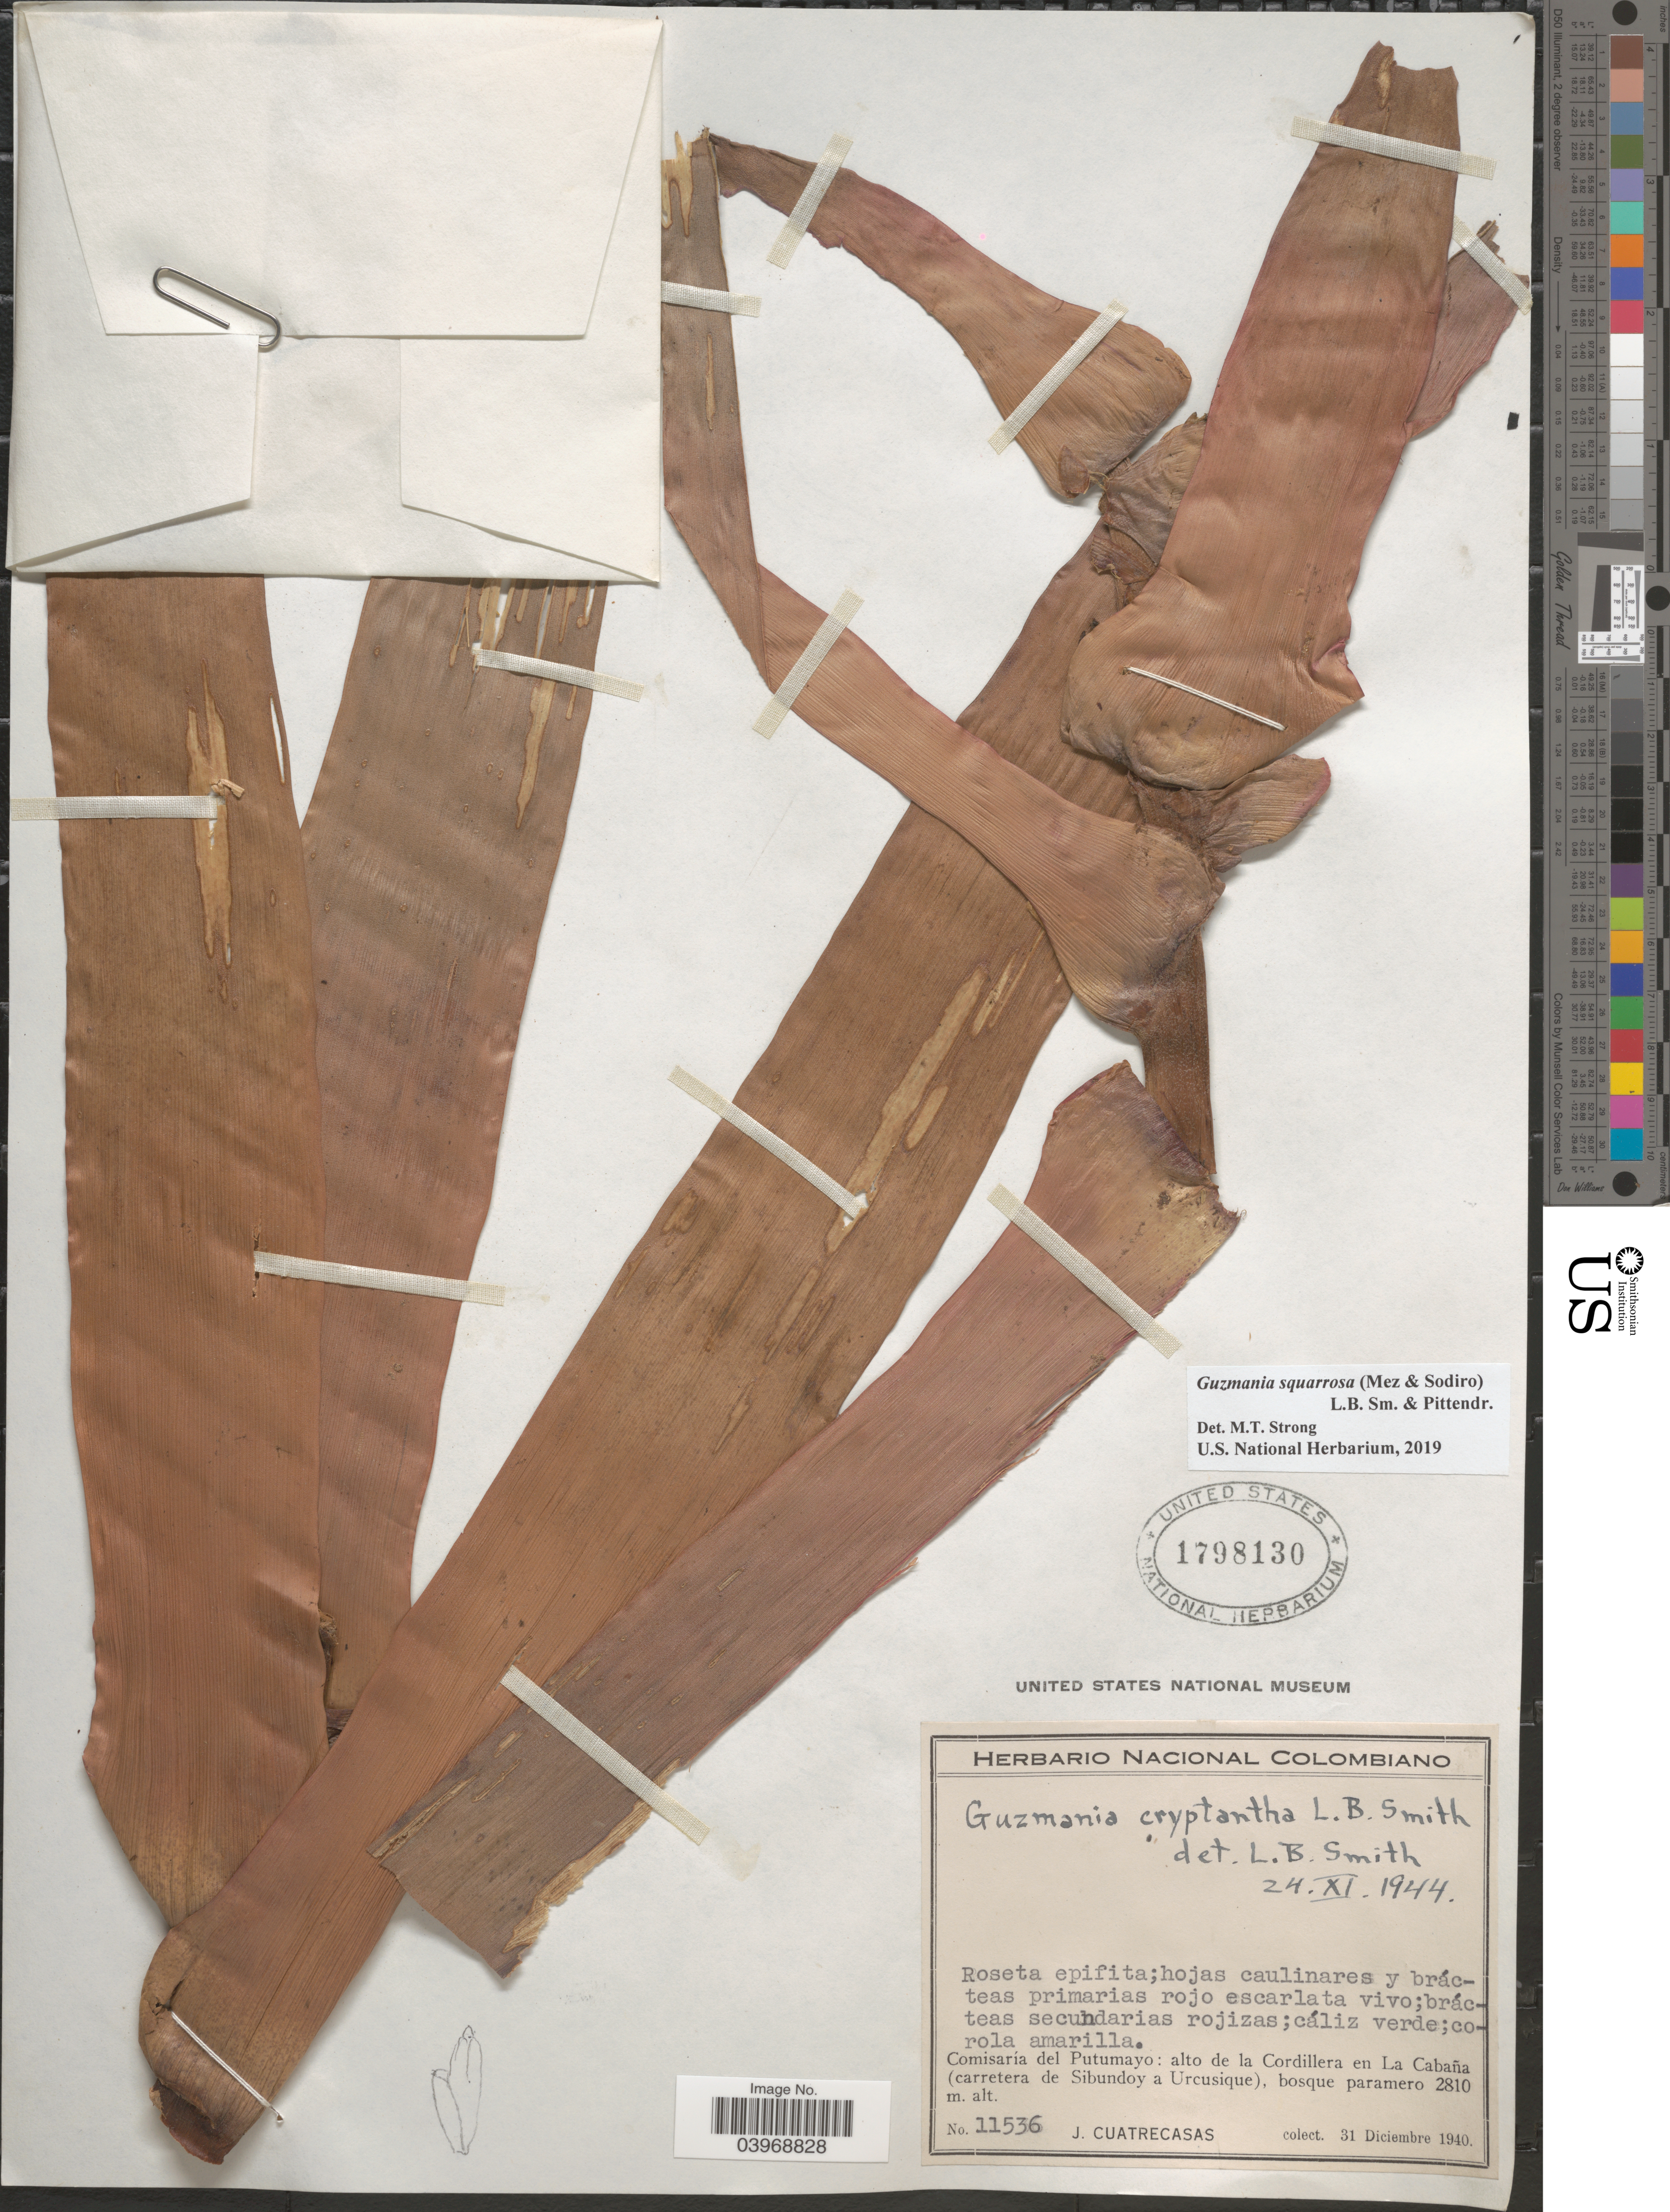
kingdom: Plantae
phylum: Tracheophyta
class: Liliopsida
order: Poales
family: Bromeliaceae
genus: Guzmania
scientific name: Guzmania squarrosa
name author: (Mez & Sodiro) L.B. Sm. & Pittendr.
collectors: J. Cuatrecasas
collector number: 11536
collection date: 1940-12-31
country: Colombia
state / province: Putumayo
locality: Comisaría del Putumayo: alto de la Cordillera en La Cabaña (carretera de Sibundoy a Urcusique), bosque paramero.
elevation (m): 2810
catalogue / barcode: US 1798130